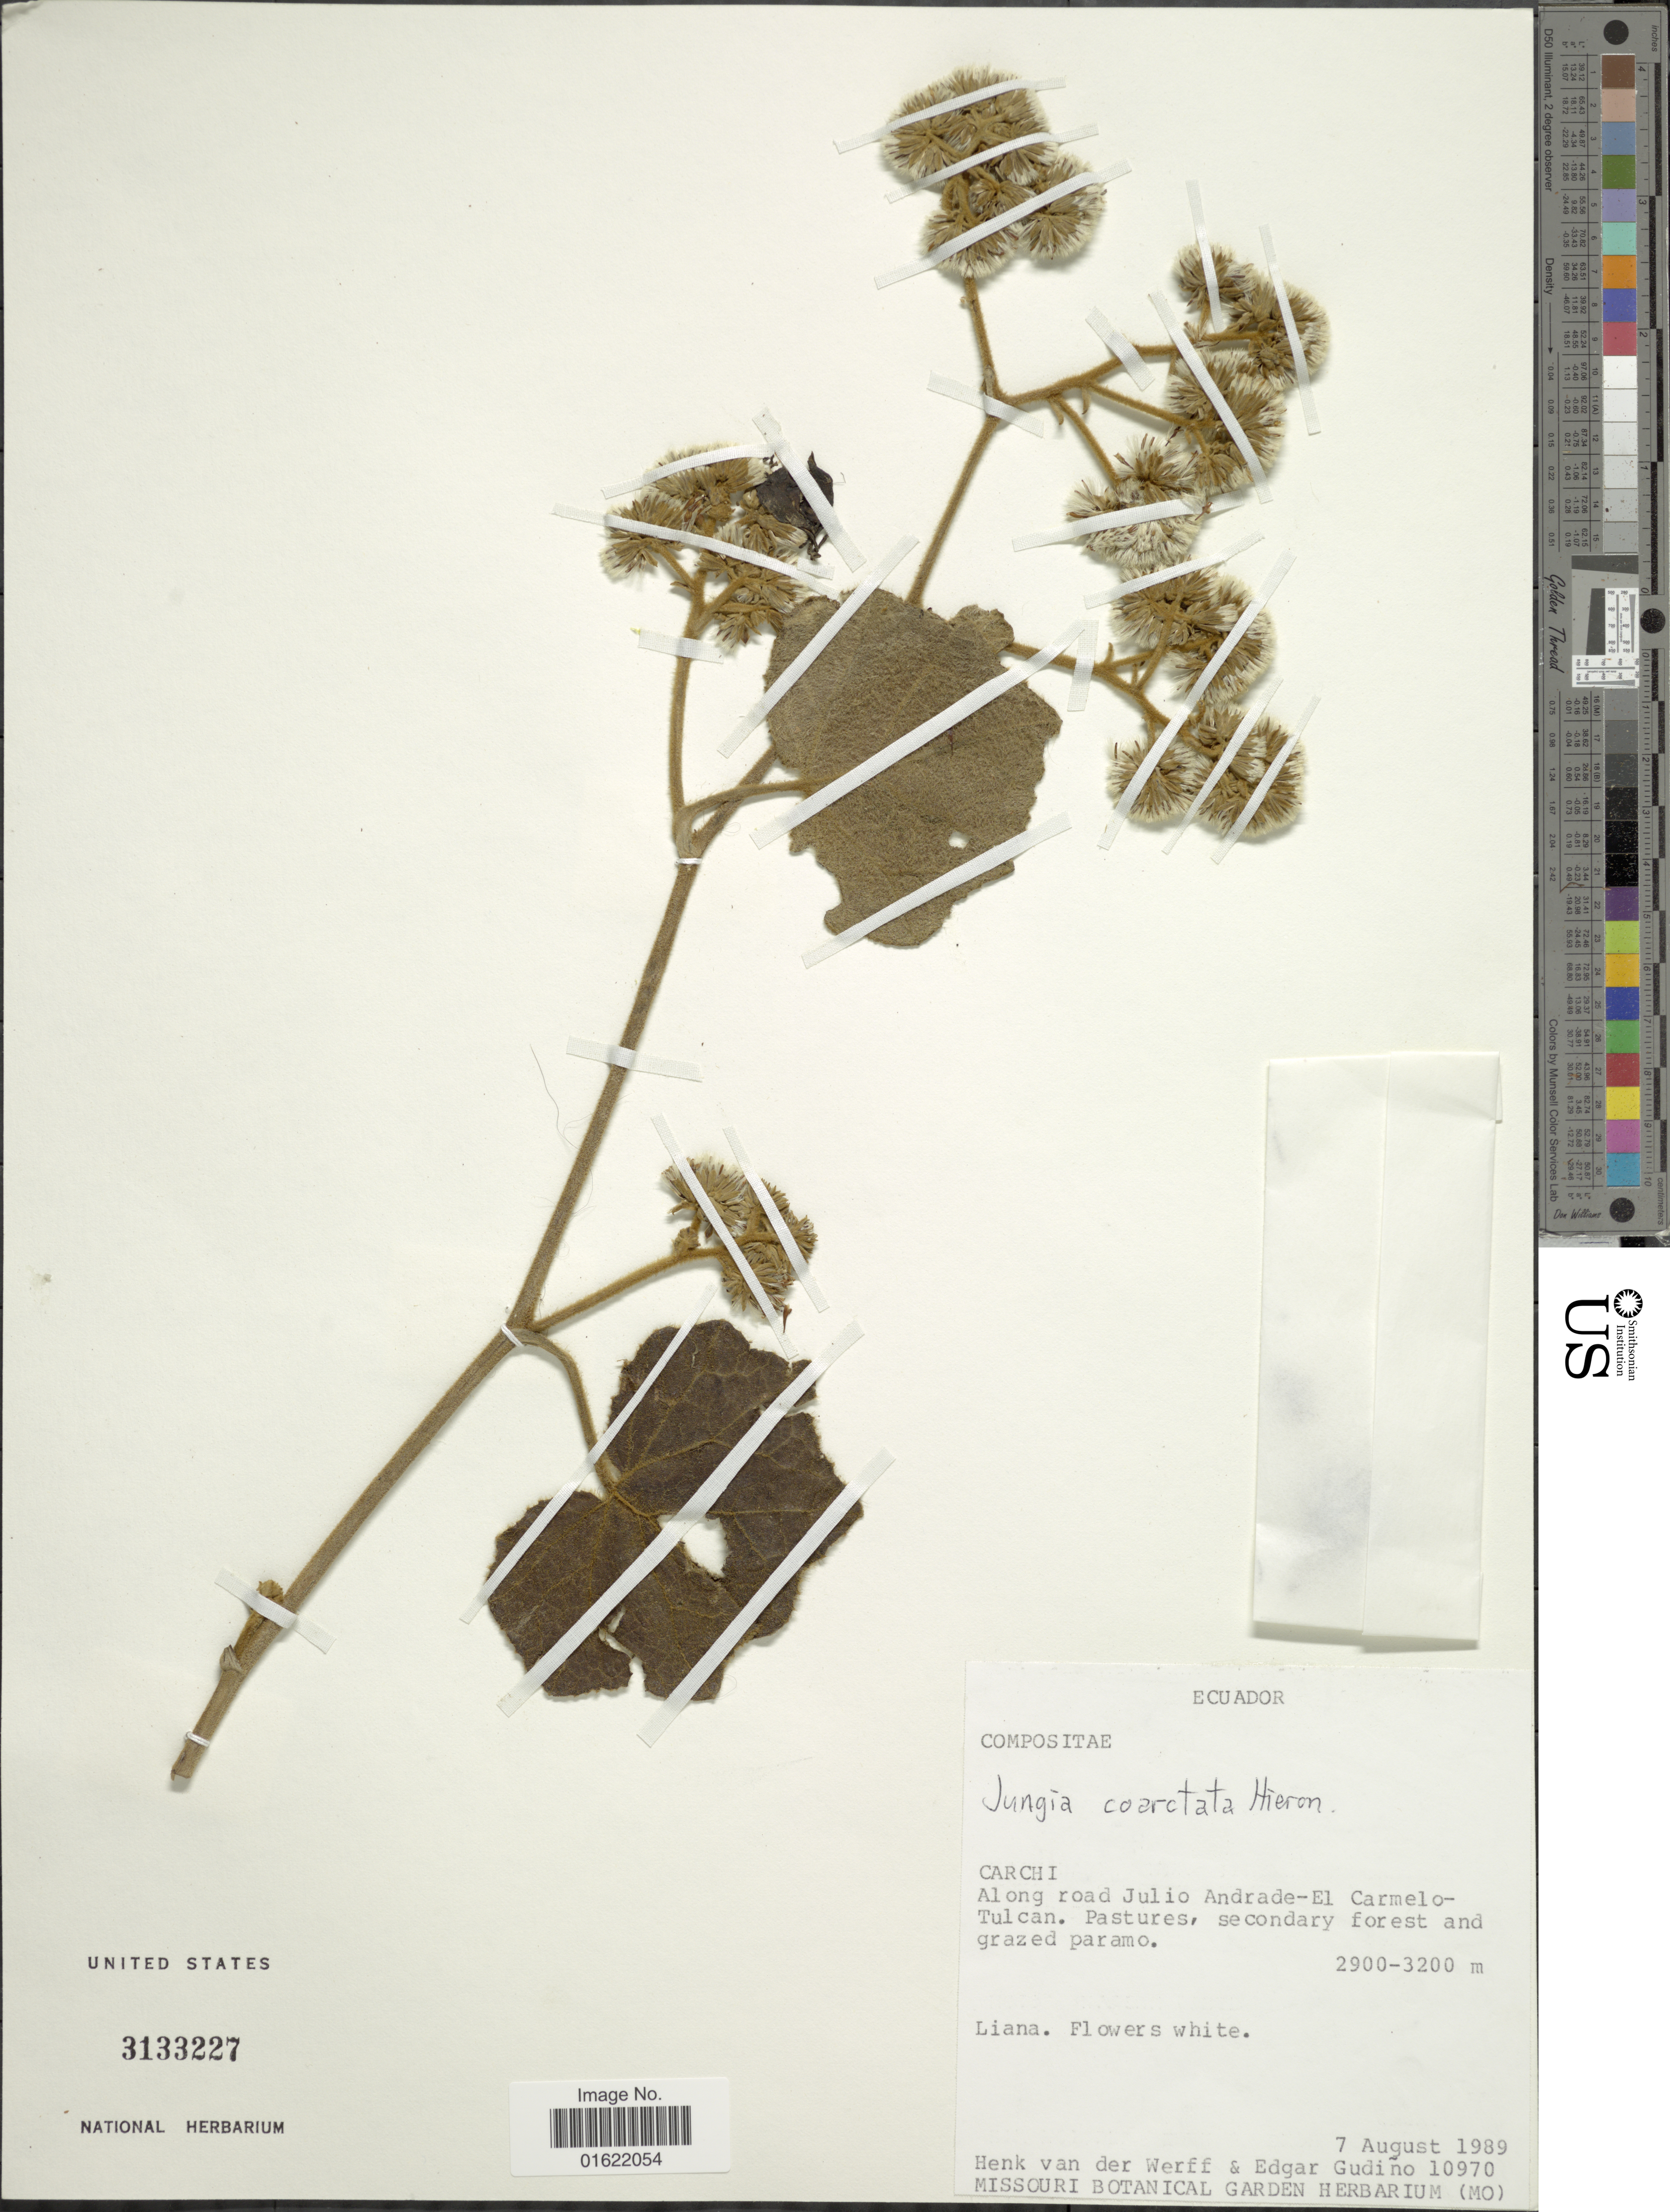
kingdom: Plantae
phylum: Tracheophyta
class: Magnoliopsida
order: Asterales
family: Asteraceae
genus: Jungia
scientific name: Jungia coarctata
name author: Hieron.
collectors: E. Gudiño & H. van der Werff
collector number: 10970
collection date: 1989-08-07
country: Ecuador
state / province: Carchi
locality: Along road Julio Andrade-El Carmelo Tulcan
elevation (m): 2900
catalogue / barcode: US 3133227